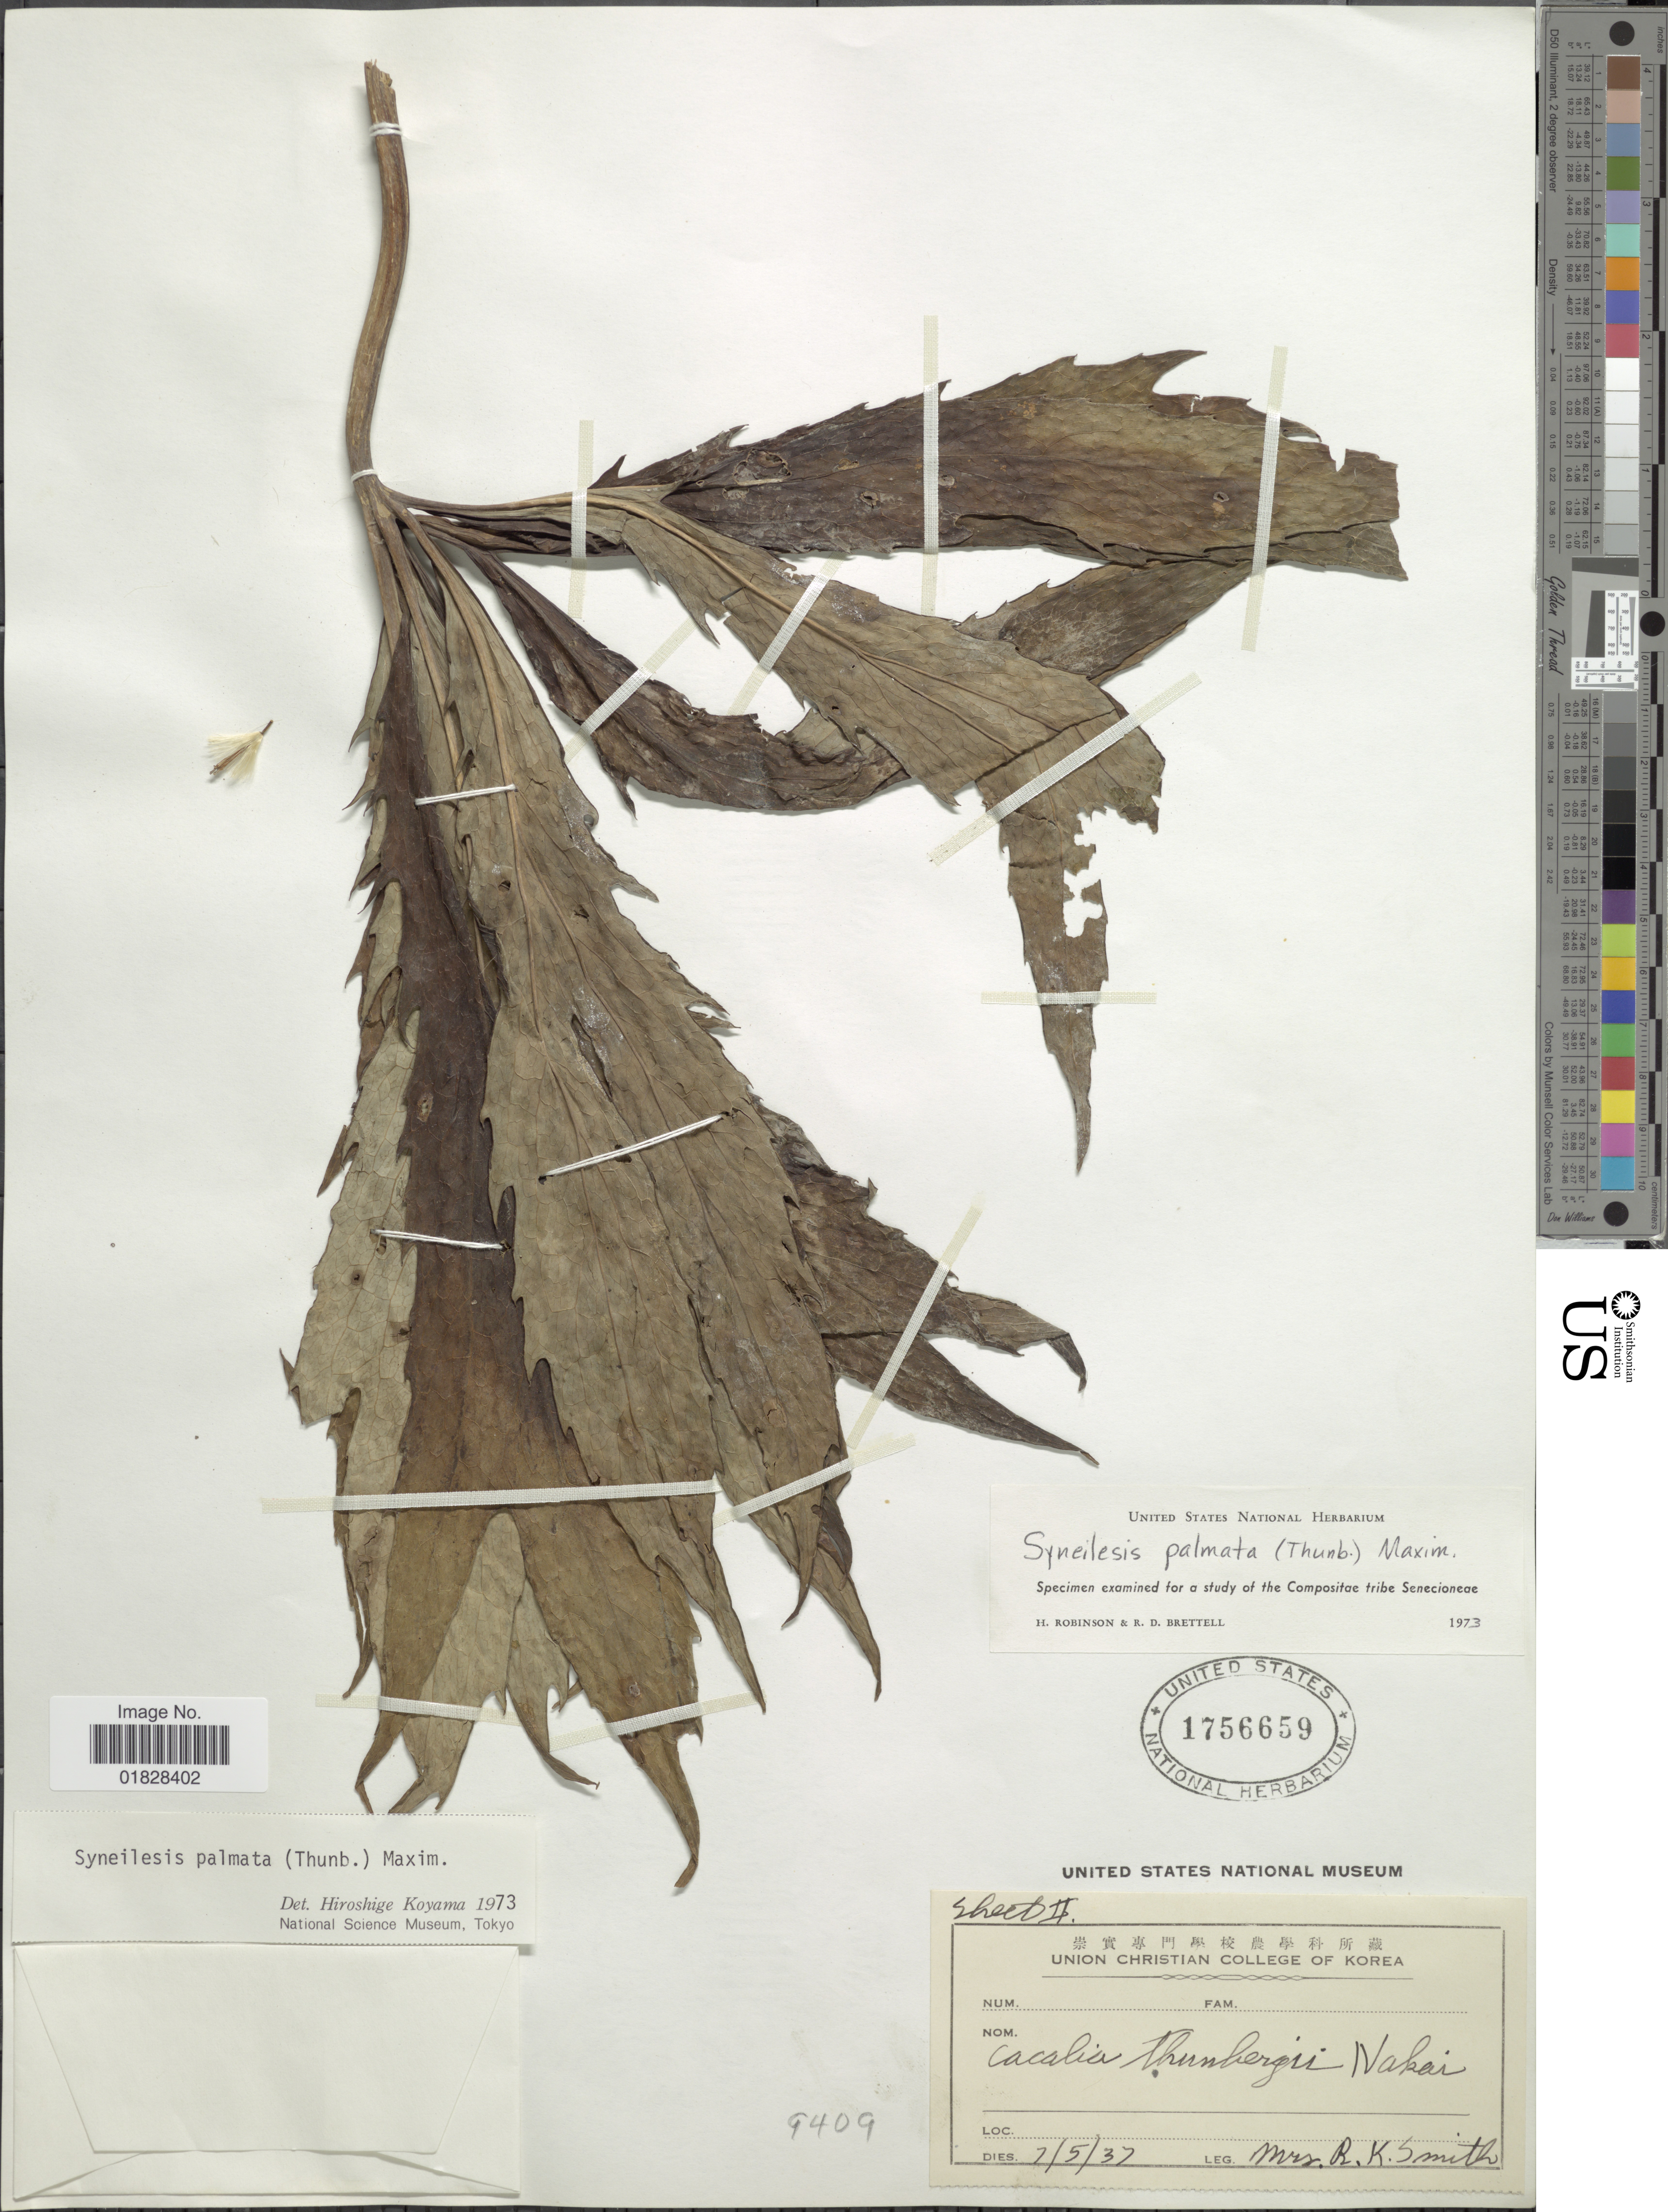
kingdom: Plantae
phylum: Tracheophyta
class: Magnoliopsida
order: Asterales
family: Asteraceae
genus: Syneilesis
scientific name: Syneilesis palmata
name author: (Thunb.) Maxim.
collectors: R. Smith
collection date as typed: Transcribed d/m/y: 7/5/37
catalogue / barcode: US 1756659